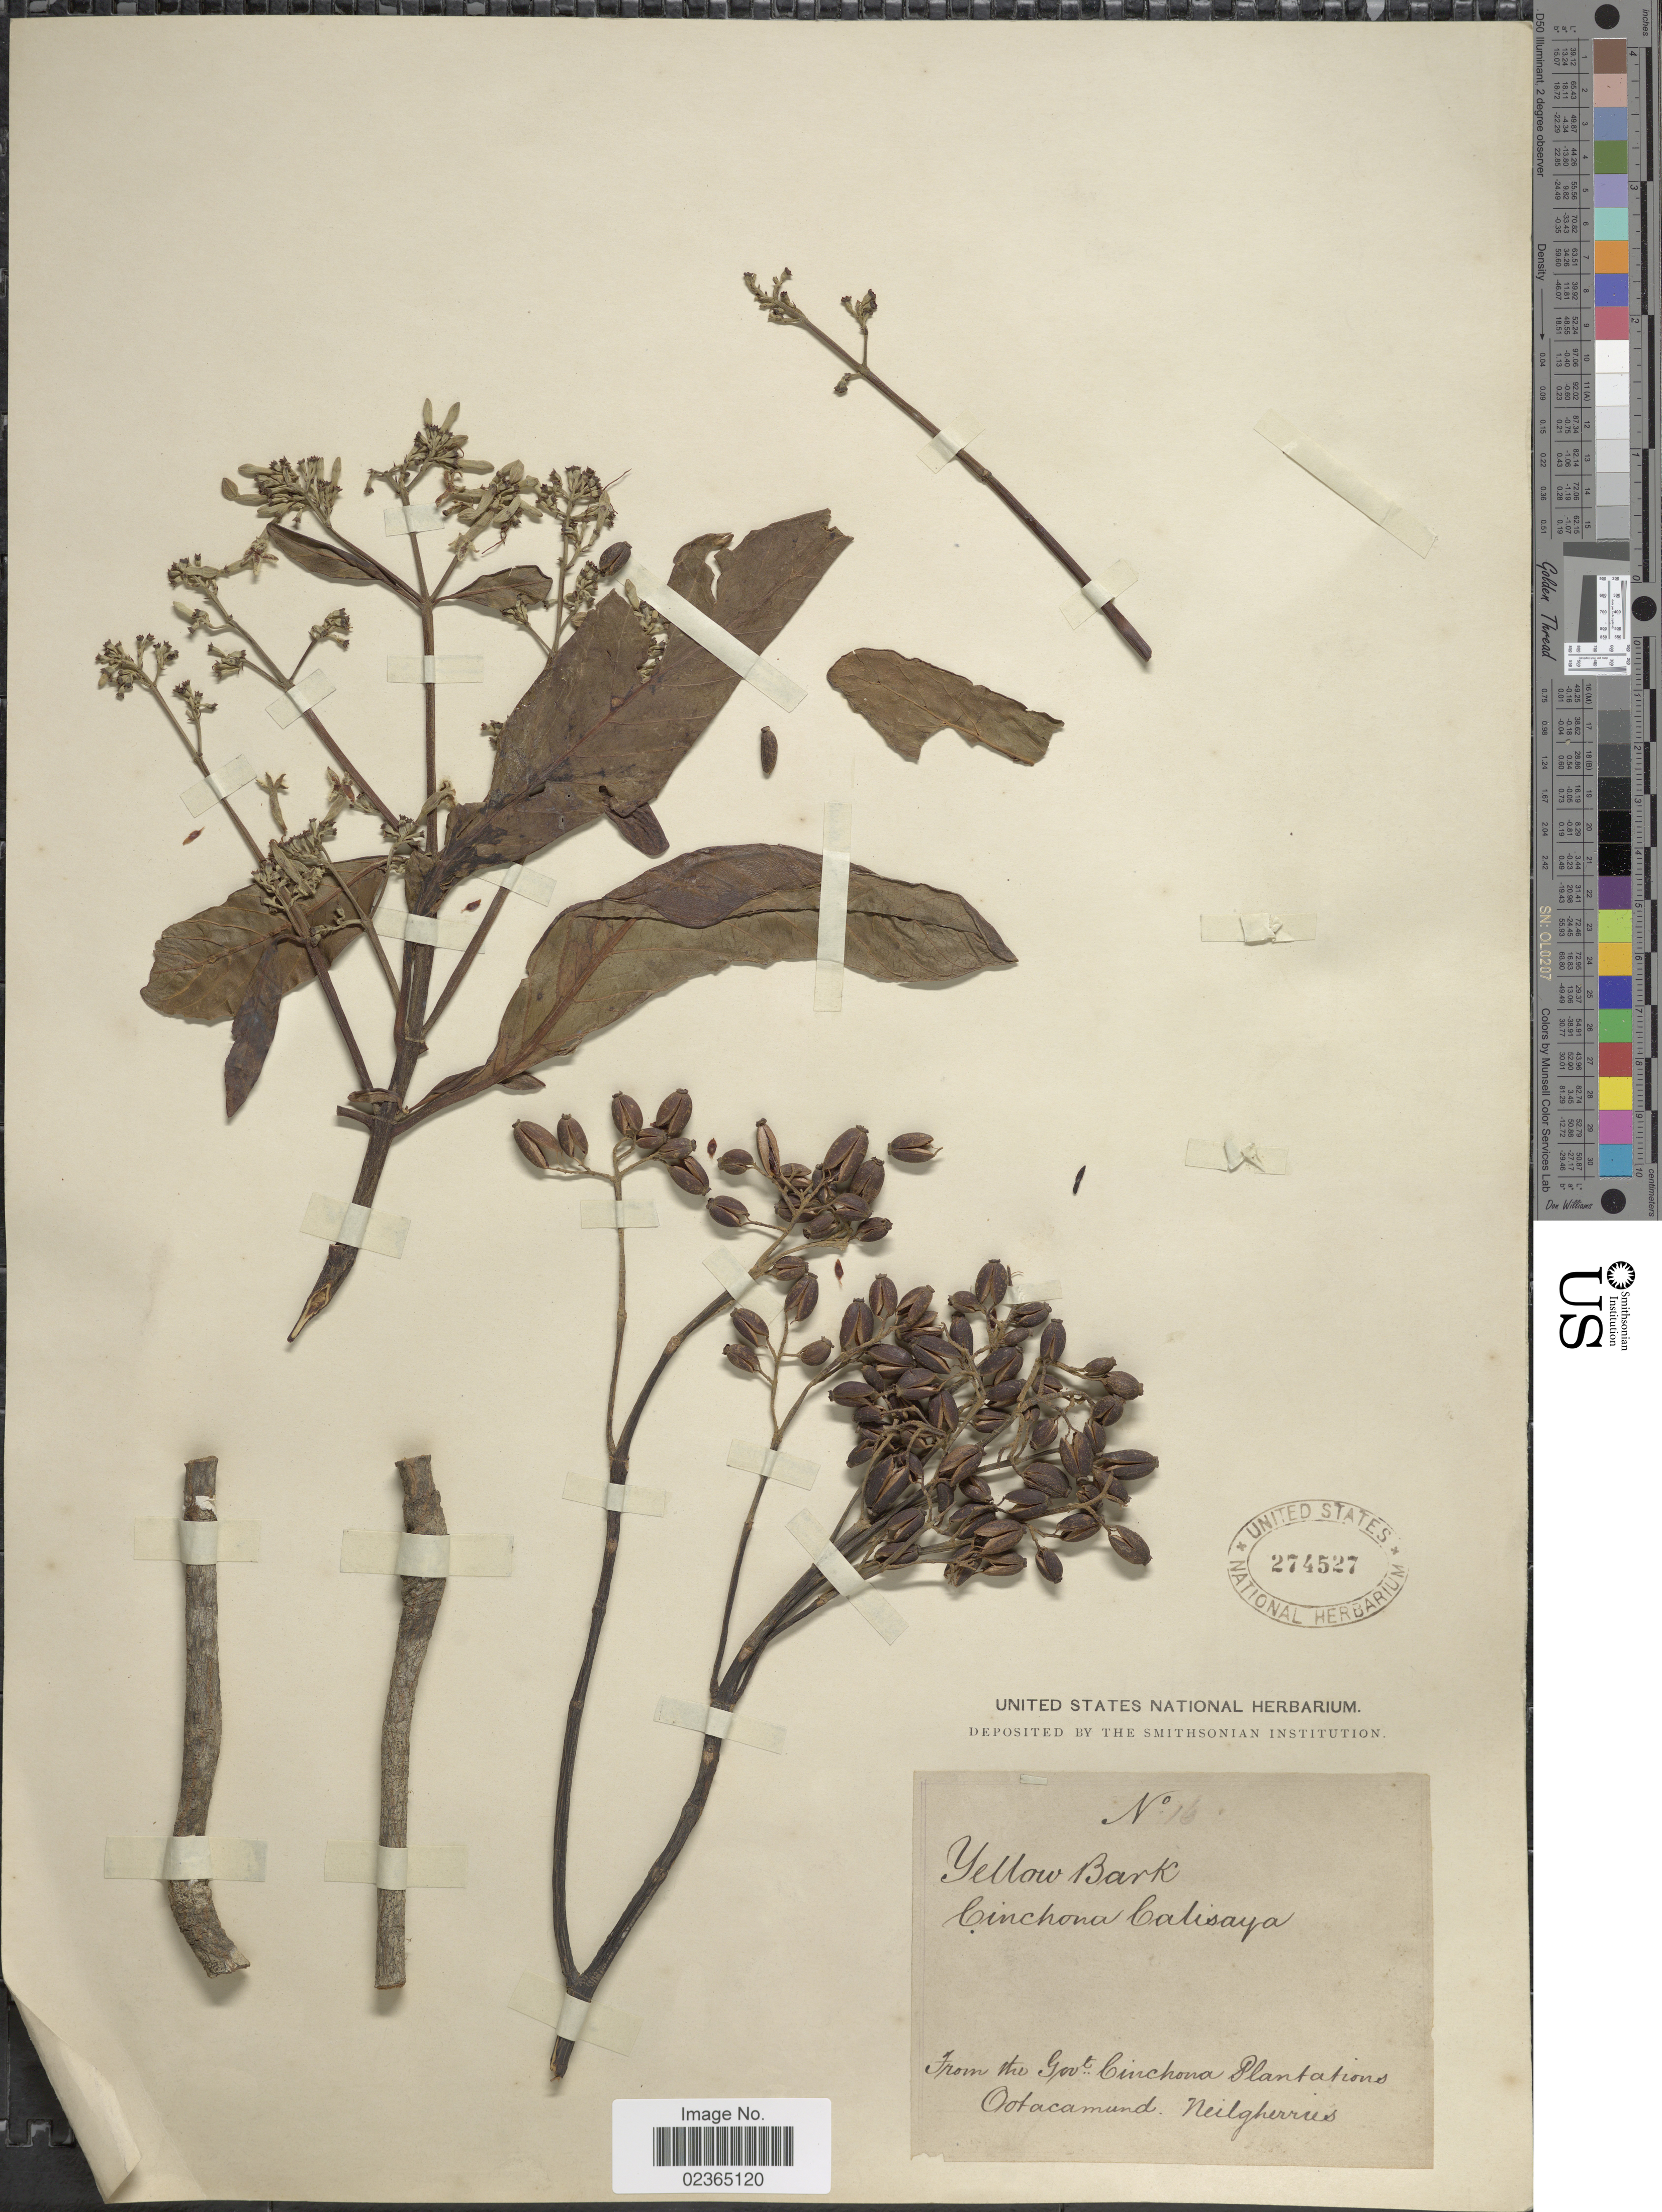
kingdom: Plantae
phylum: Tracheophyta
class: Magnoliopsida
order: Gentianales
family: Rubiaceae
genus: Cinchona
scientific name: Cinchona calisaya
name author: Wedd.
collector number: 16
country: India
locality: Govt. Cinchona Plantations Ootacamund Neilgherries [unsure placement]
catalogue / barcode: US 274527